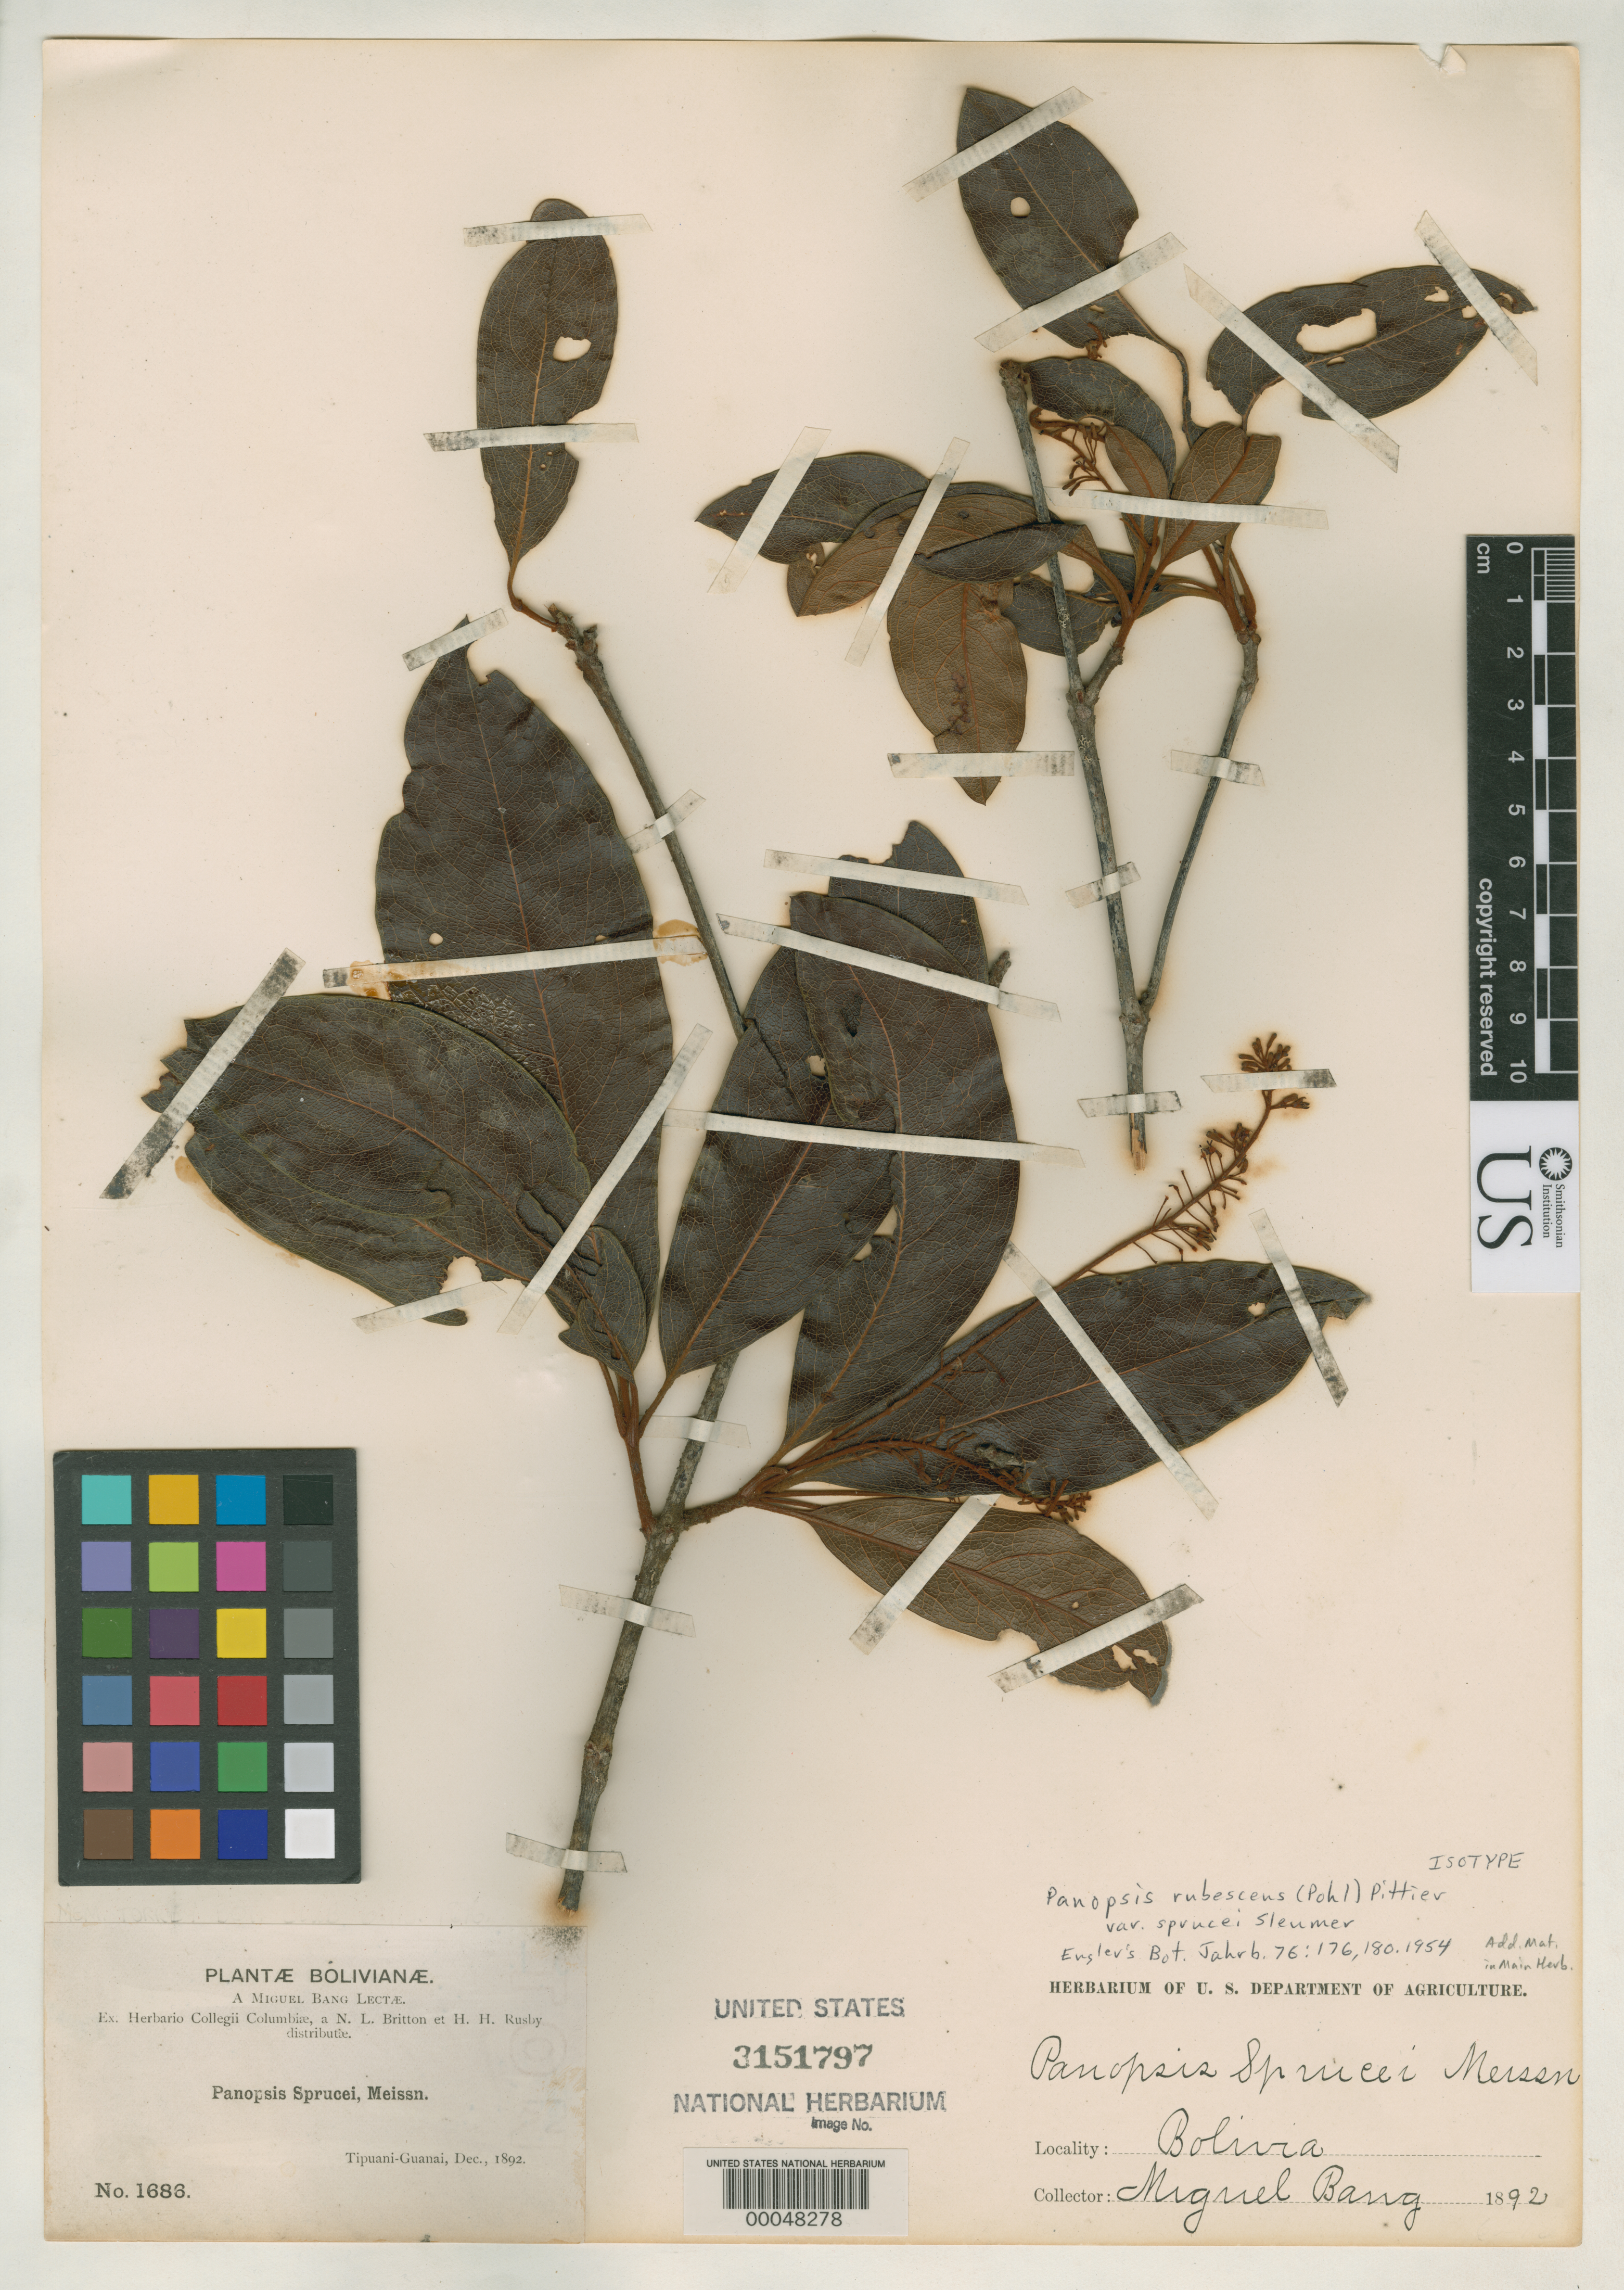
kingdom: Plantae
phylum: Tracheophyta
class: Magnoliopsida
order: Proteales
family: Proteaceae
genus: Panopsis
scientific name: Panopsis sprucei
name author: Meisn. ex Rusby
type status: Isolectotype; Isosyntype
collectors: M. Bang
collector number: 1686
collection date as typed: Dec 1892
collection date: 1892-12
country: Bolivia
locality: Tipuani - Guanai.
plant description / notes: Currently accepted name as cited by Edwards & Prance in Fl. Neotrop. Monogr. 100: 94. Nomenclature & typification of this name are confusing; see (somewhat confused/conflicting) discussion by Edwards & Prance in Fl. Neotrop. Monogr. 100: 94 & 114 (2007). Possibly better treated as combination based on Andriapetalum sprucei Meisn. ["The same as Spruce's no. 1817" which = type of Andriapetalum sprucei Meisn.]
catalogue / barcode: US 3151797